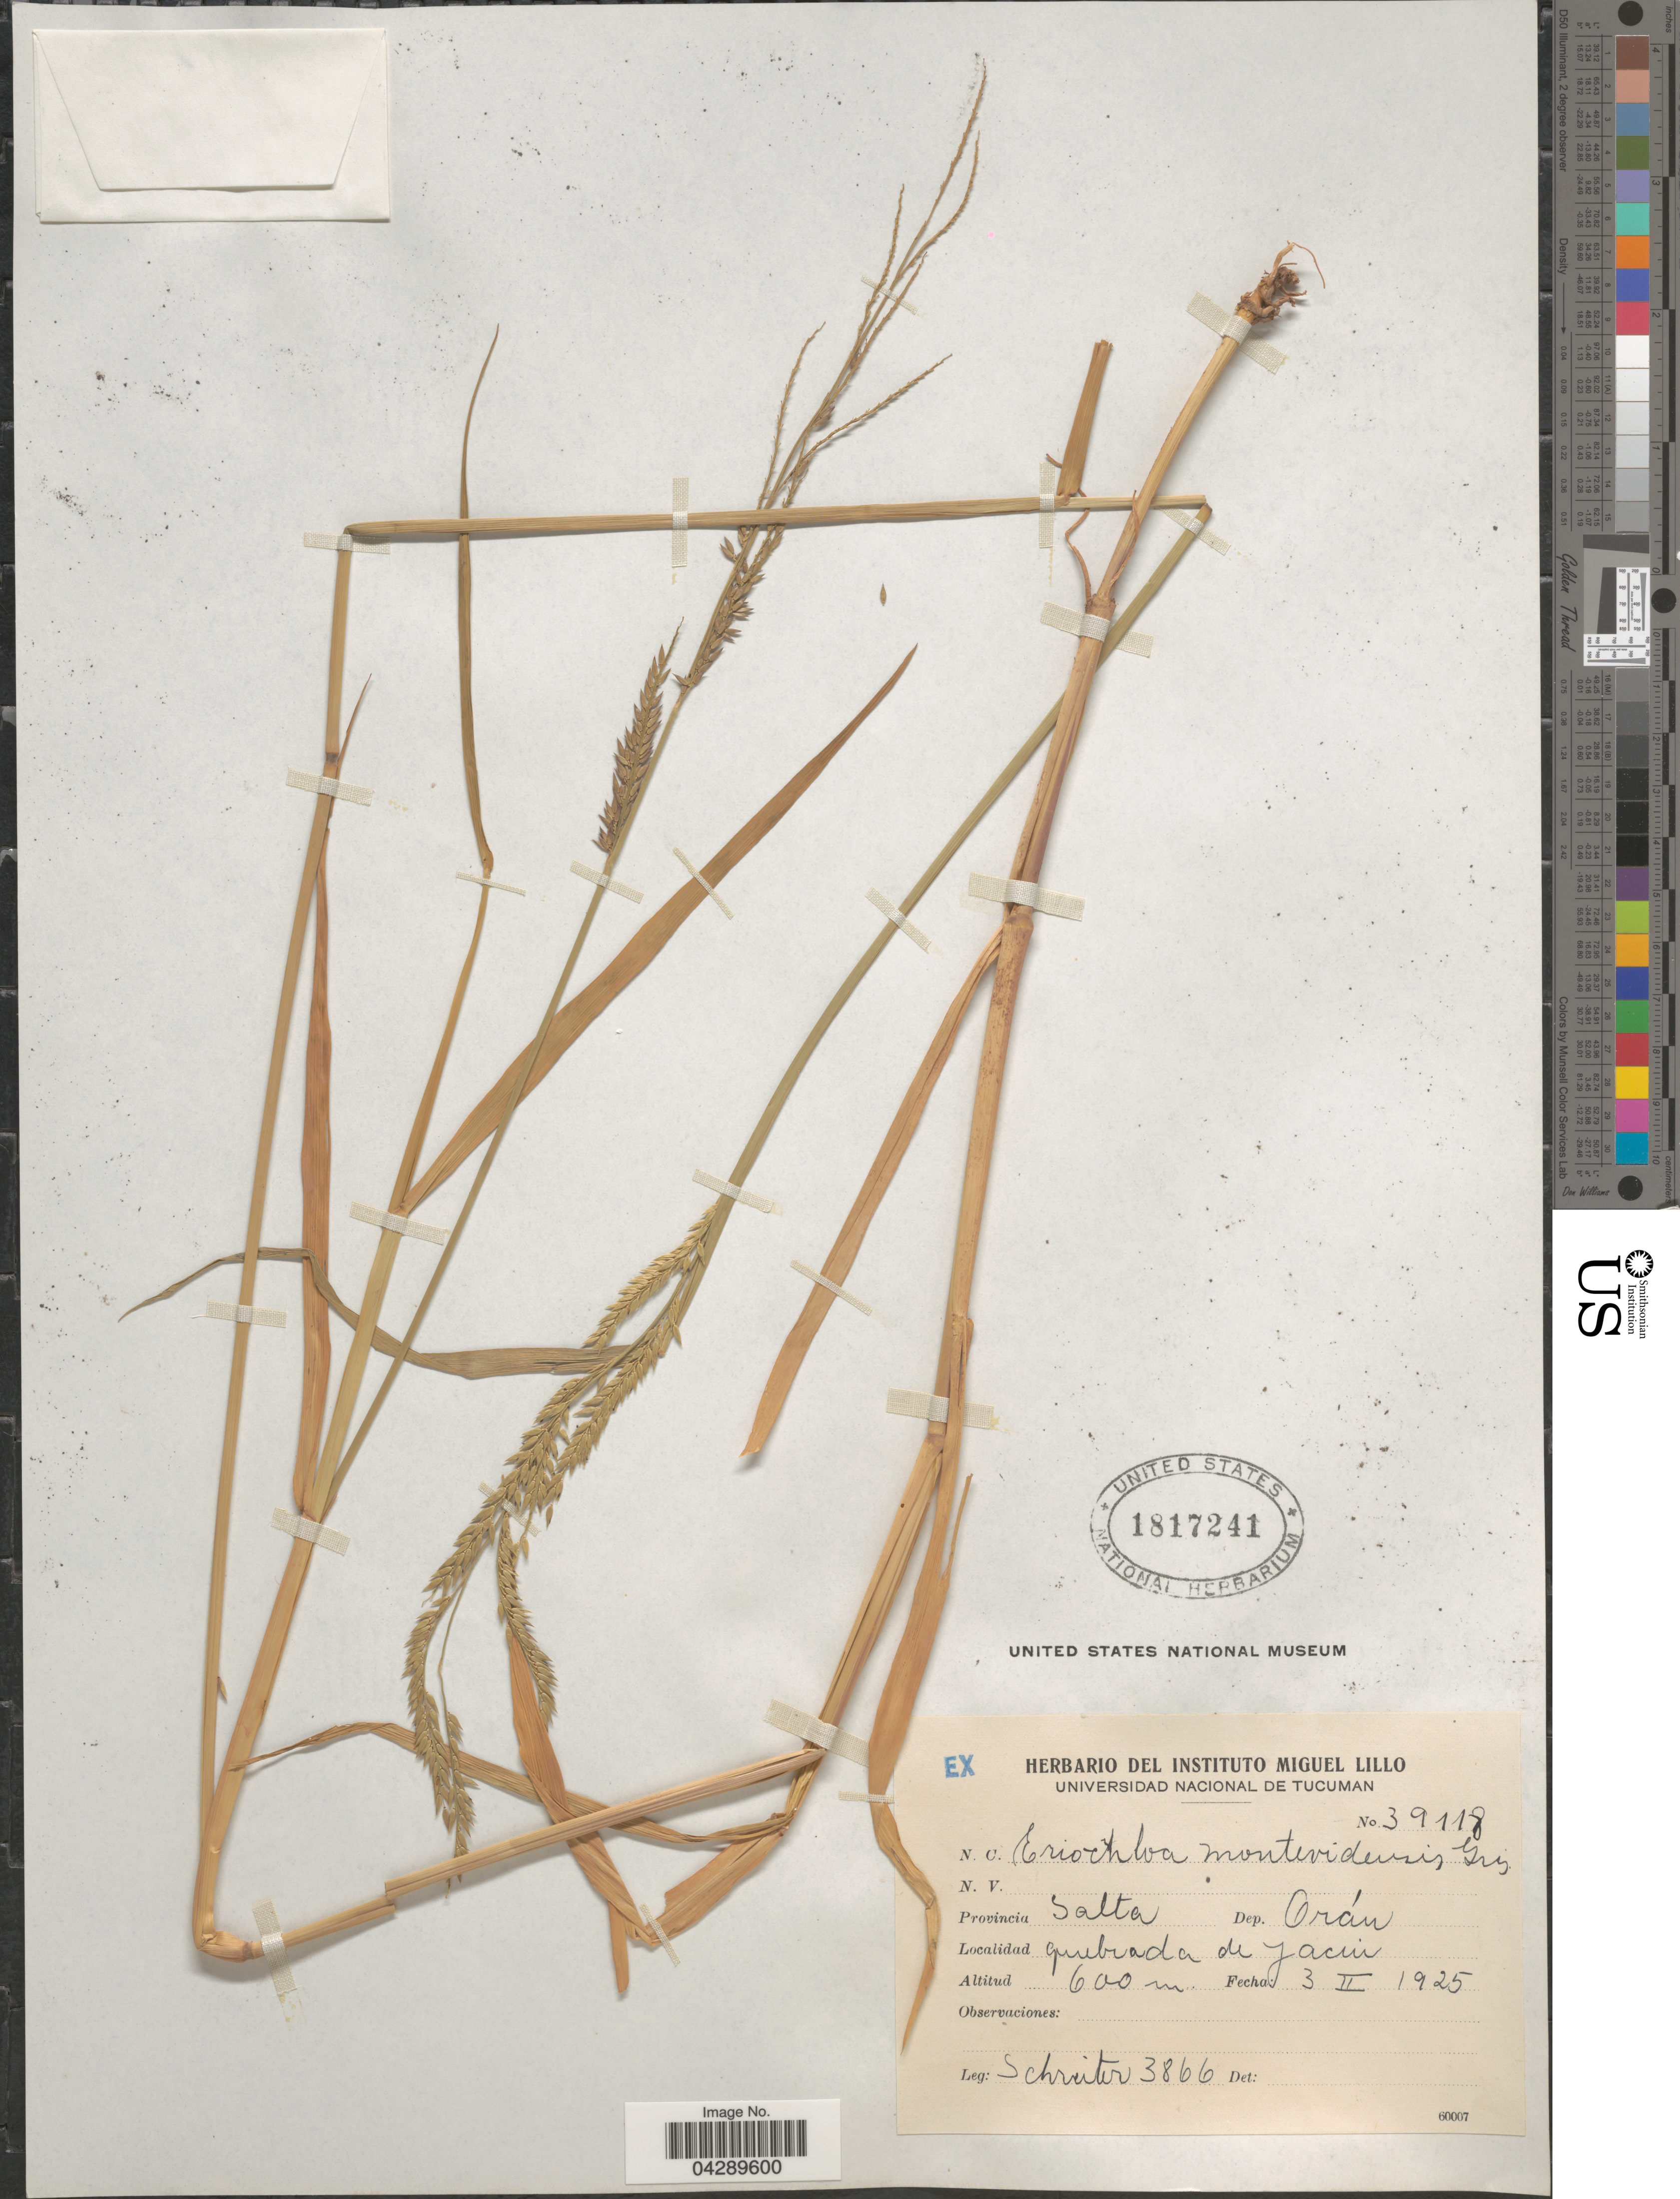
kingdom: Plantae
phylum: Tracheophyta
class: Liliopsida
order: Poales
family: Poaceae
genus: Eriochloa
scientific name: Eriochloa punctata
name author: (L.) Desv. ex Ham.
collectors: -. Schreiter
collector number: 3866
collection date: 1925-02-03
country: Argentina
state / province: Salta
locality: Dep. Orán. Quebrada de Yacui.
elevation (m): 600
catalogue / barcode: US 1817241